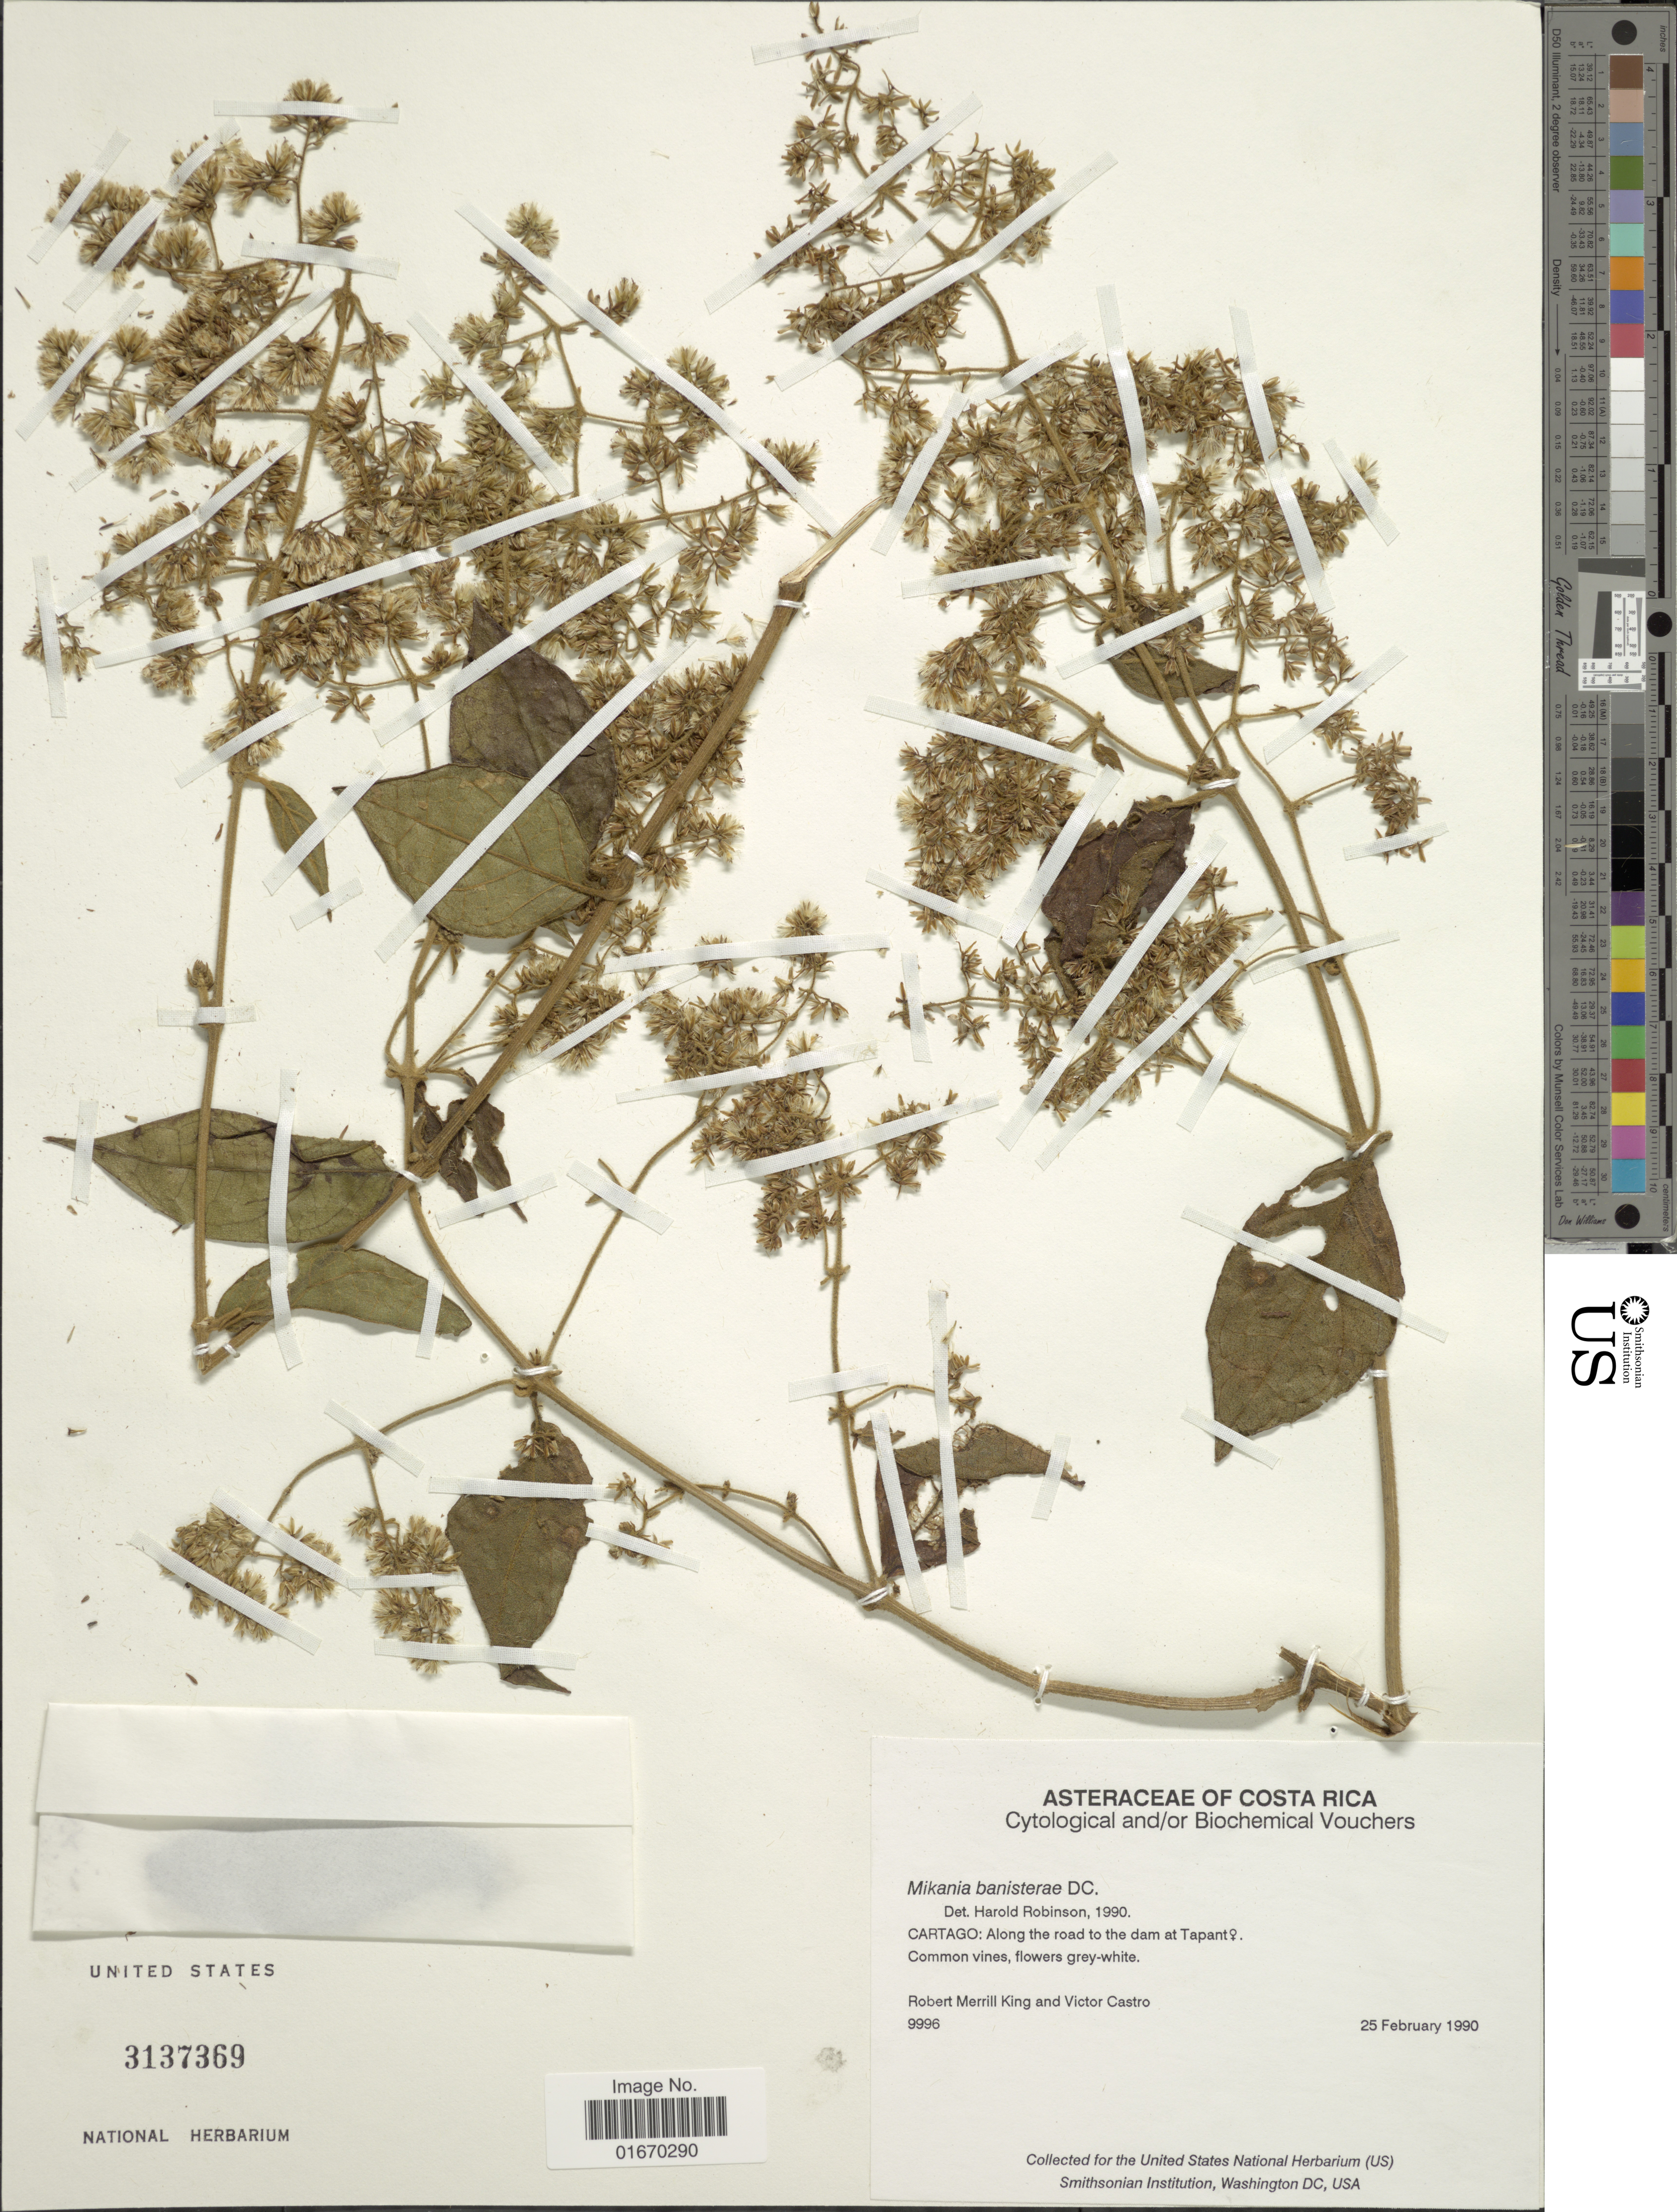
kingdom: Plantae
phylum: Tracheophyta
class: Magnoliopsida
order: Asterales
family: Asteraceae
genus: Mikania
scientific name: Mikania banisteriae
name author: DC.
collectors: R. M. King & V. Castro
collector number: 9996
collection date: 1990-02-25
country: Costa Rica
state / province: Cartago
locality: Along the road to the dam at Tapant